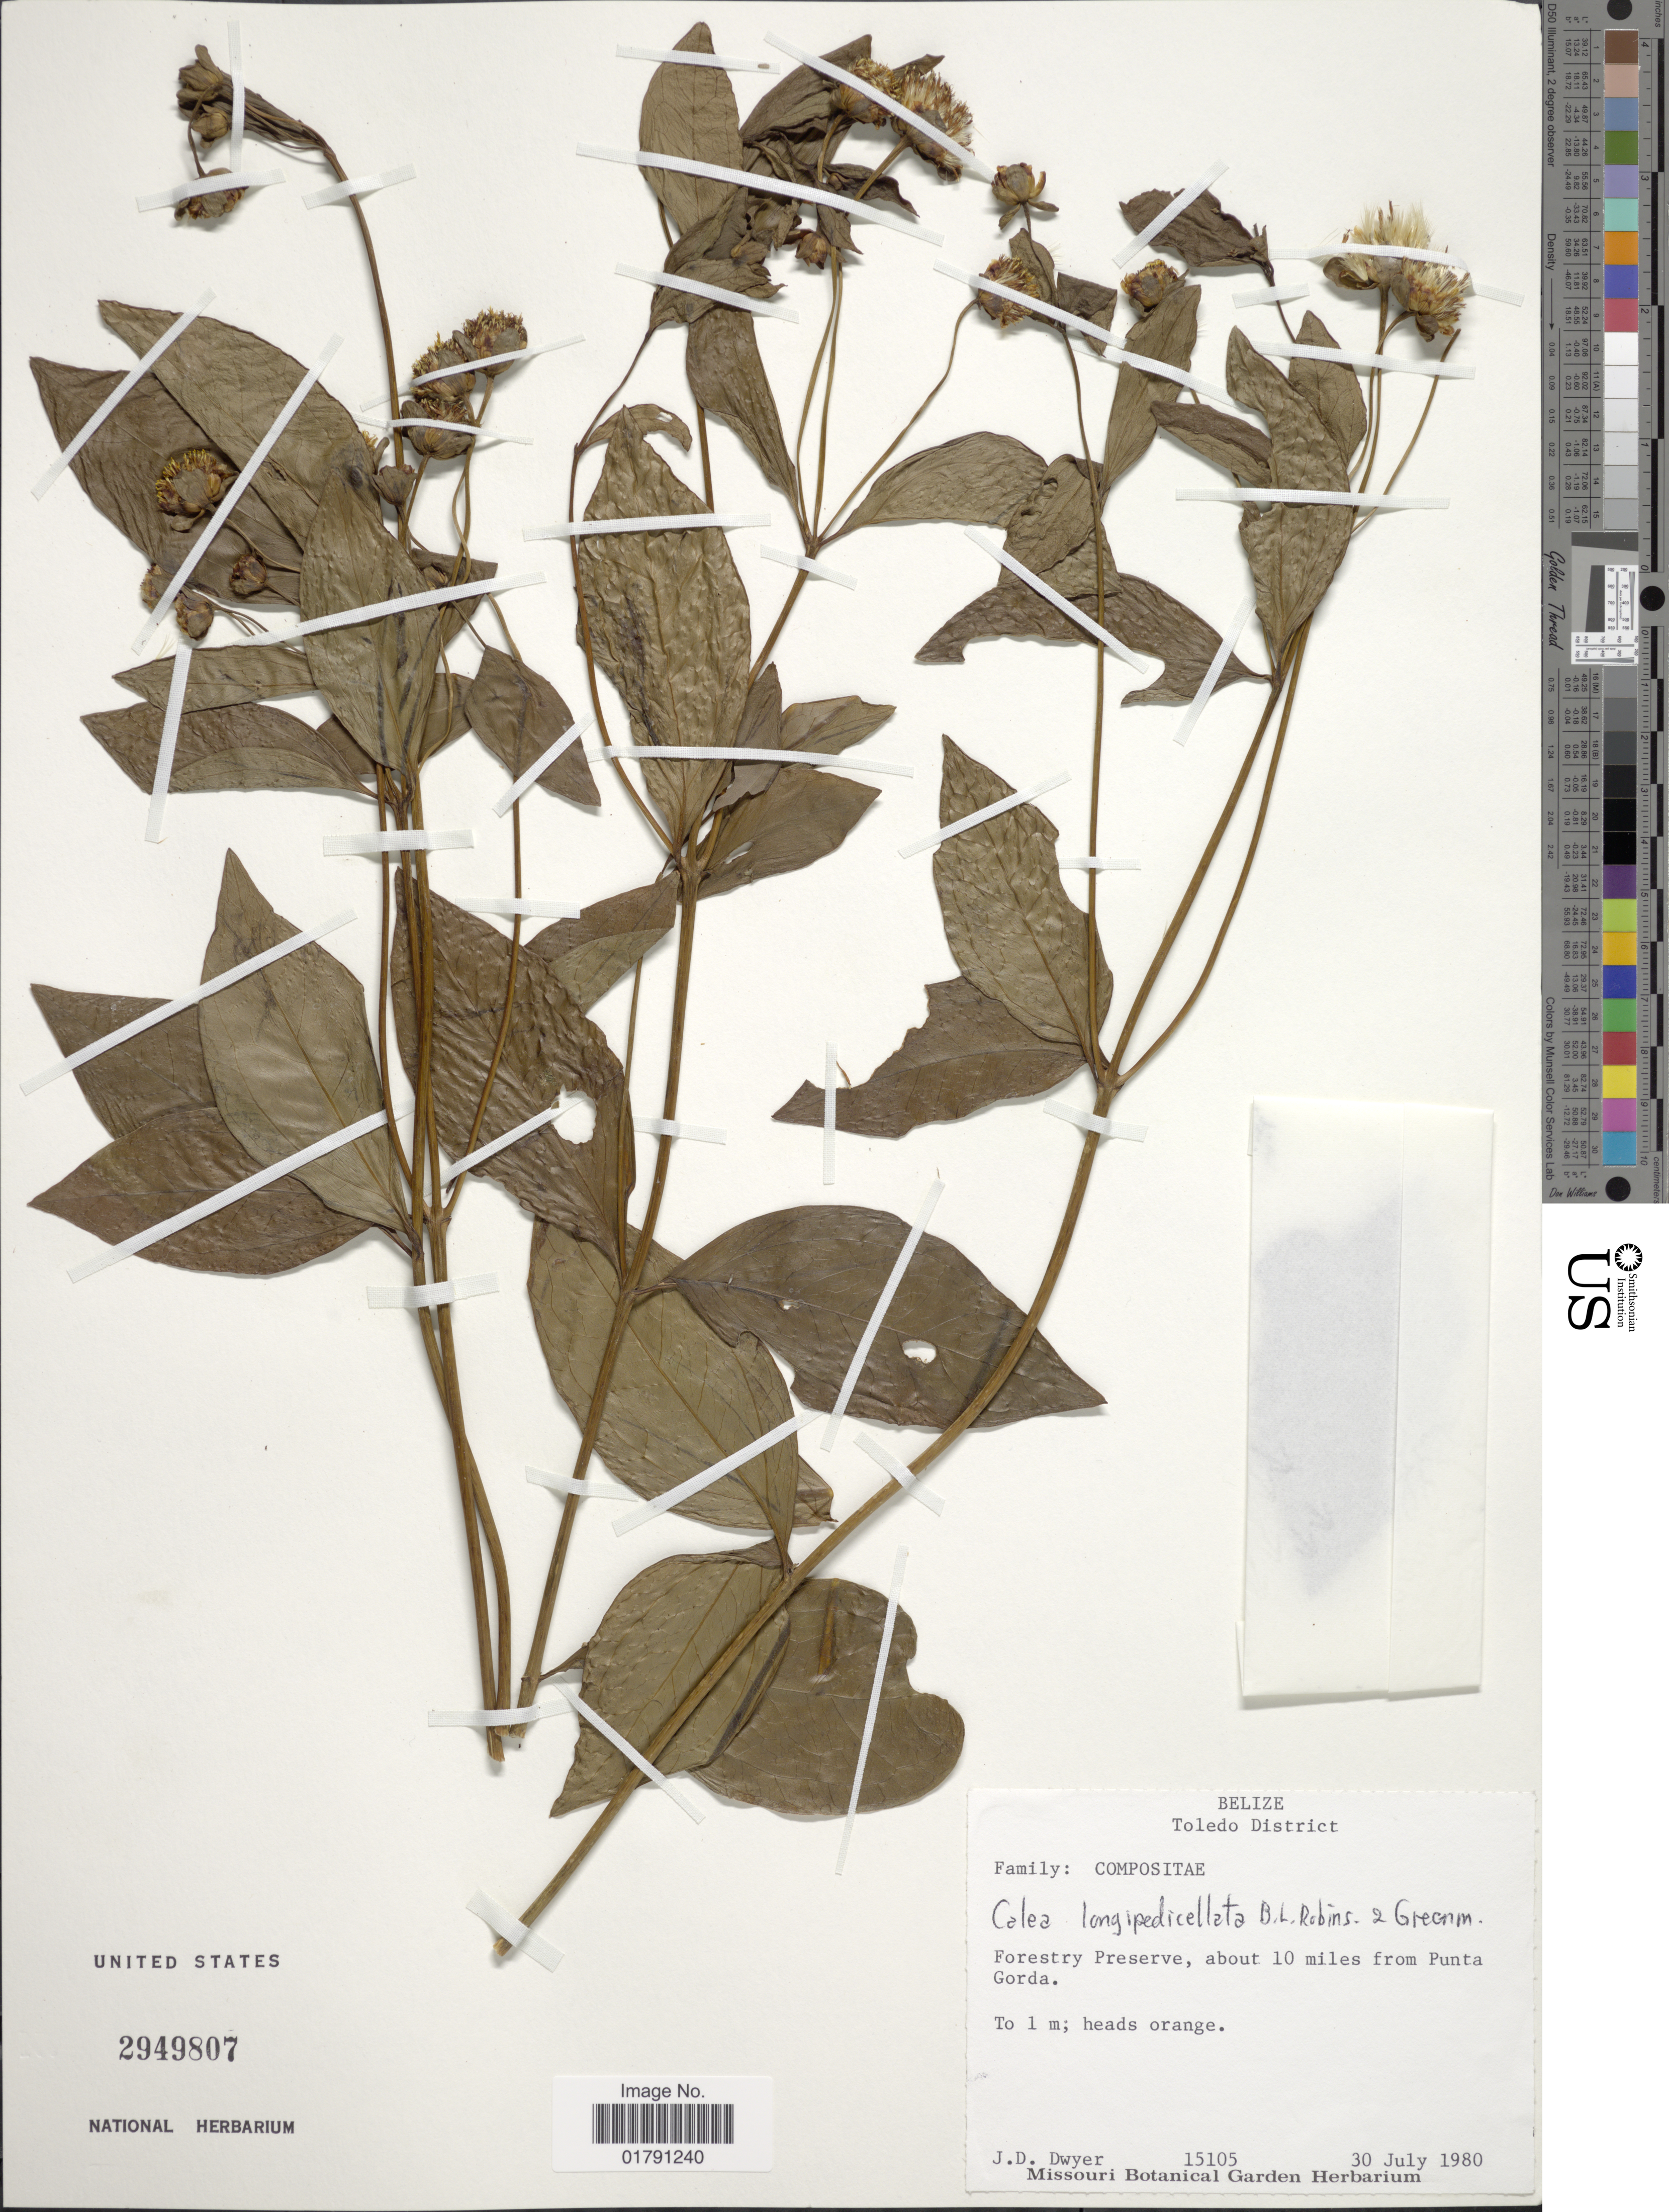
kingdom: Plantae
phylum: Tracheophyta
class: Magnoliopsida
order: Asterales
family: Asteraceae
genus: Calea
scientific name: Calea longipedicellata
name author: B.L. Rob. & Greenm.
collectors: J. D. Dwyer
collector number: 15105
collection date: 1980-07-30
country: Belize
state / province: Toledo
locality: Forestry Preserve, about 10 miles from Punta Gorda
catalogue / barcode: US 2949807